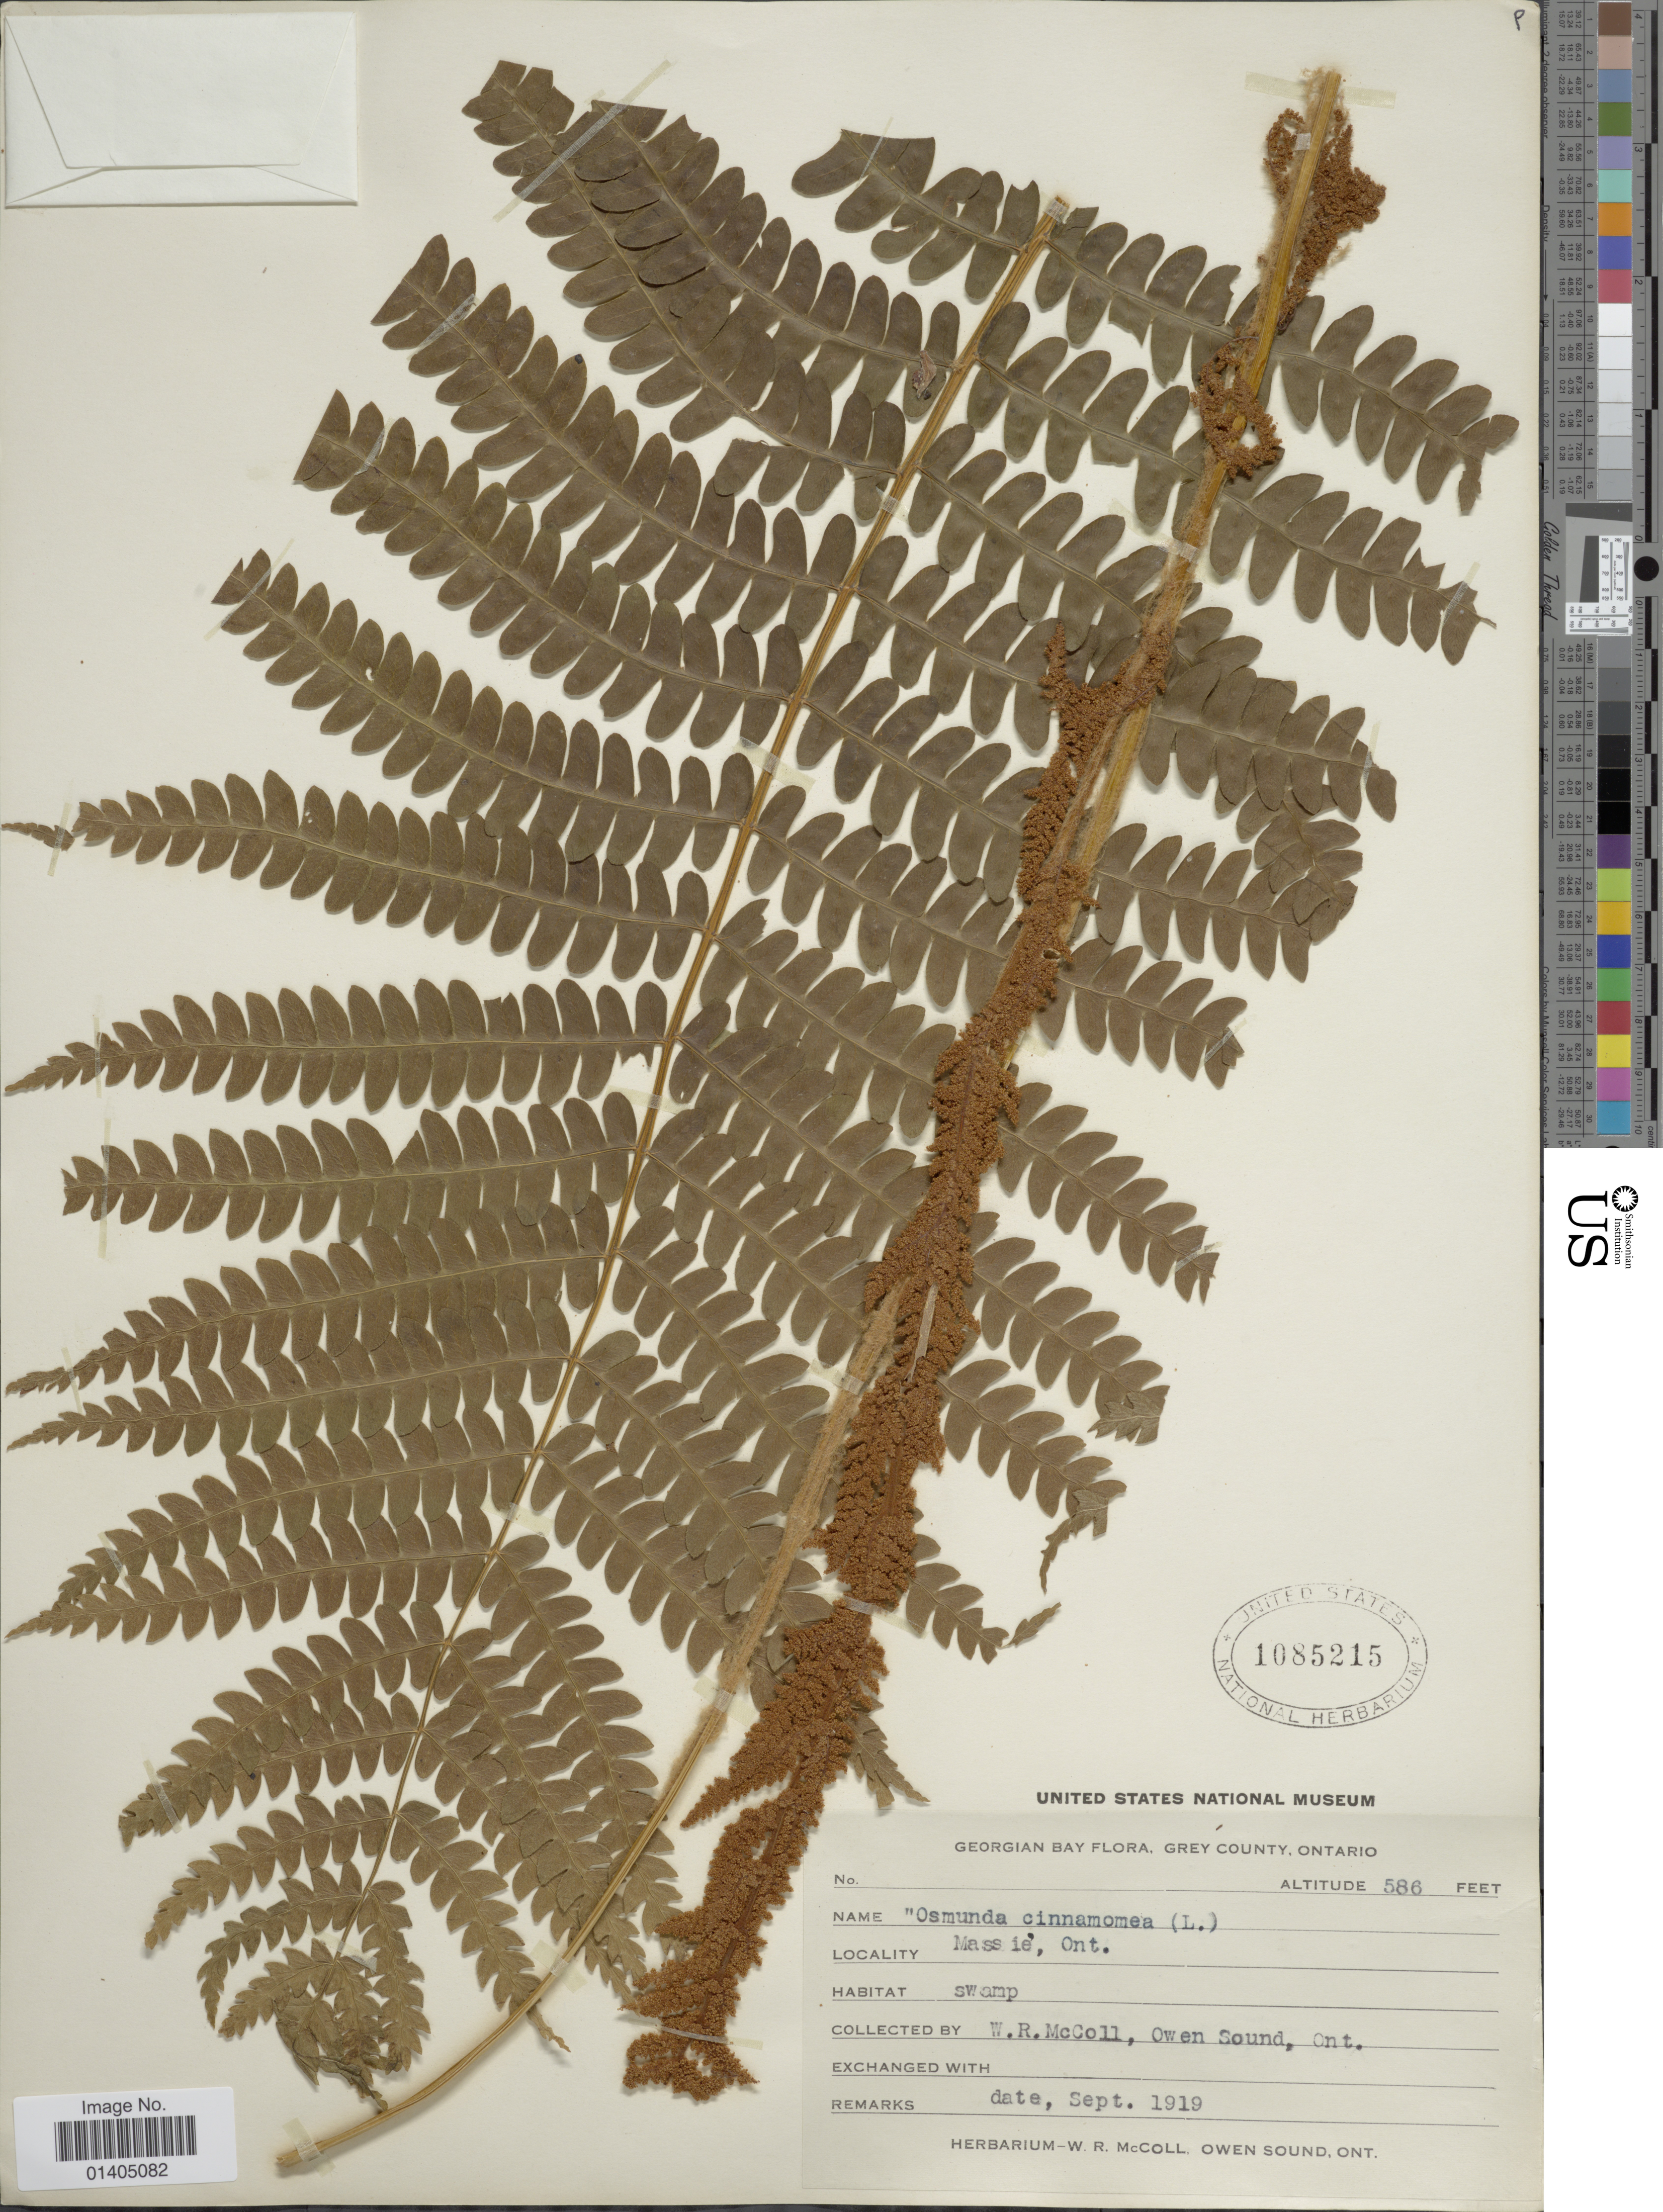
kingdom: Plantae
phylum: Tracheophyta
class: Polypodiopsida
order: Osmundales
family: Osmundaceae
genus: Osmundastrum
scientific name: Osmundastrum cinnamomeum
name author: (L.) C. Presl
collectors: W. McColl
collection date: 1919-09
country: Canada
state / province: Ontario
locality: Georgian Bay Flora, Grey County, Massie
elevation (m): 179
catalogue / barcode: US 1085215